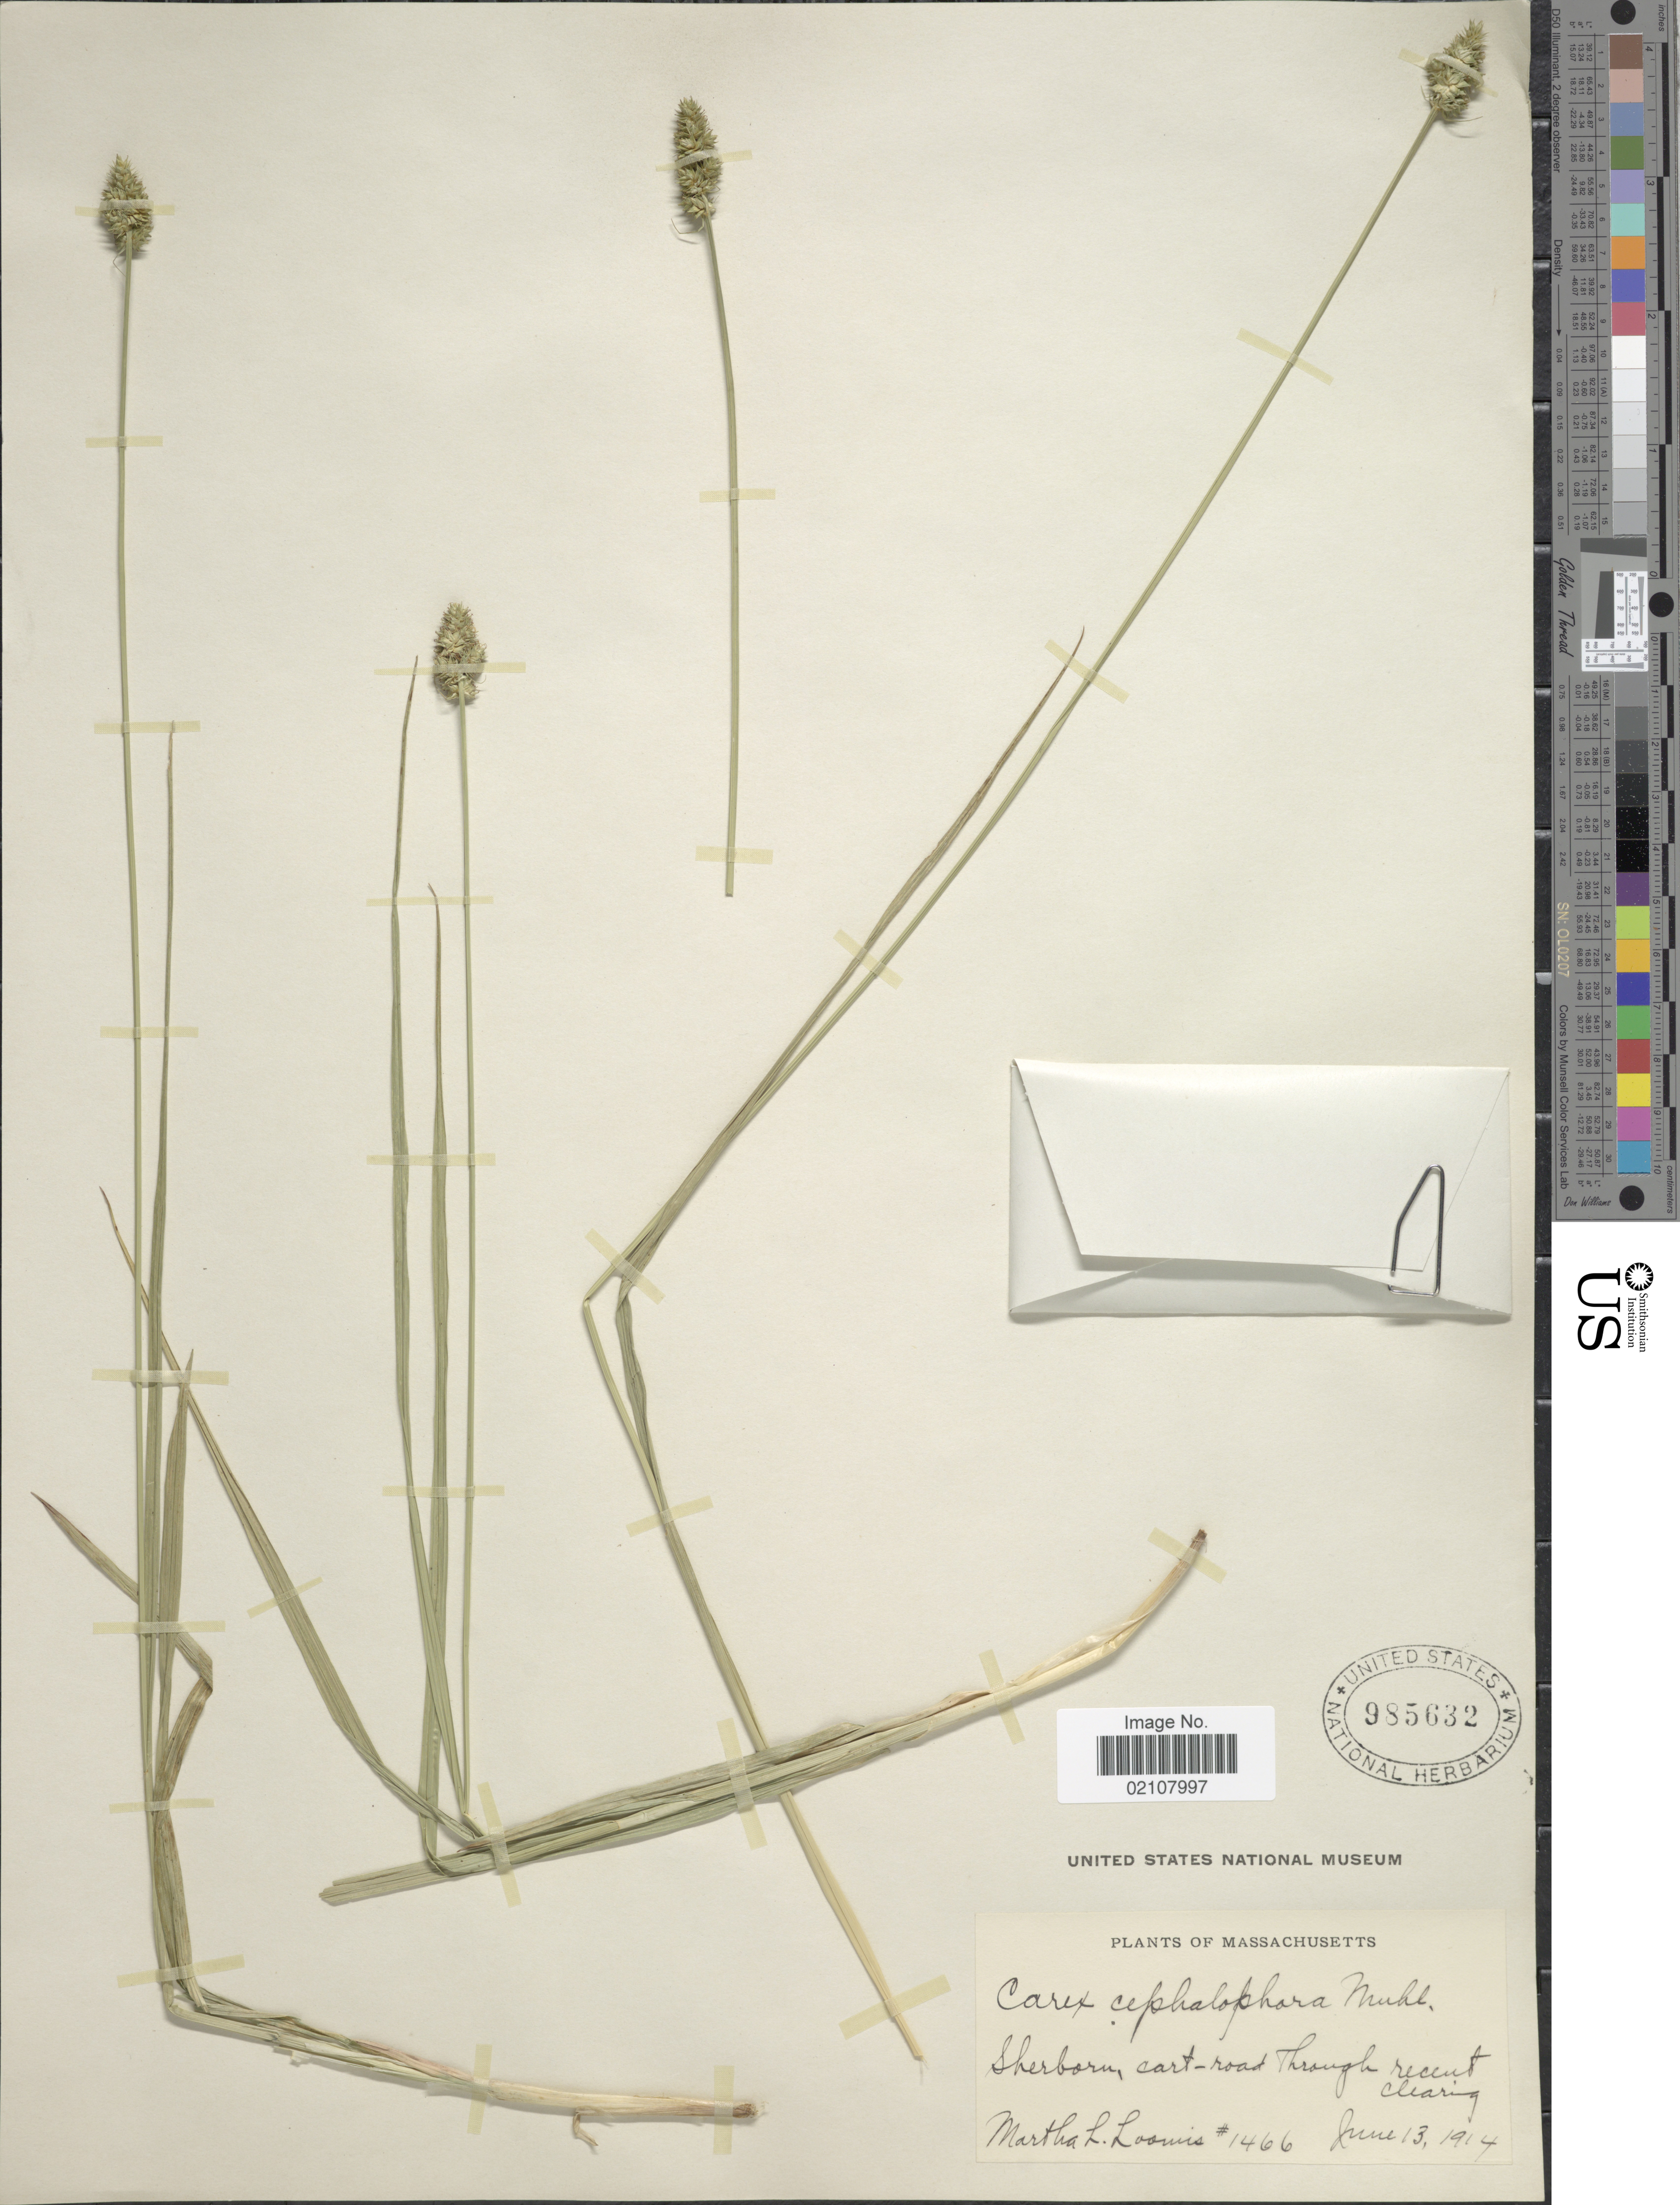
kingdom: Plantae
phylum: Tracheophyta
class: Liliopsida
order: Poales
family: Cyperaceae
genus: Carex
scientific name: Carex cephalophora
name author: Muhl. ex Willd.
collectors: M. L. Loomis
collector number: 1466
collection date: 1914-06-13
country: United States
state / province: Massachusetts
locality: Sherborn, east-road through recent clearing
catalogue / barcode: US 985632